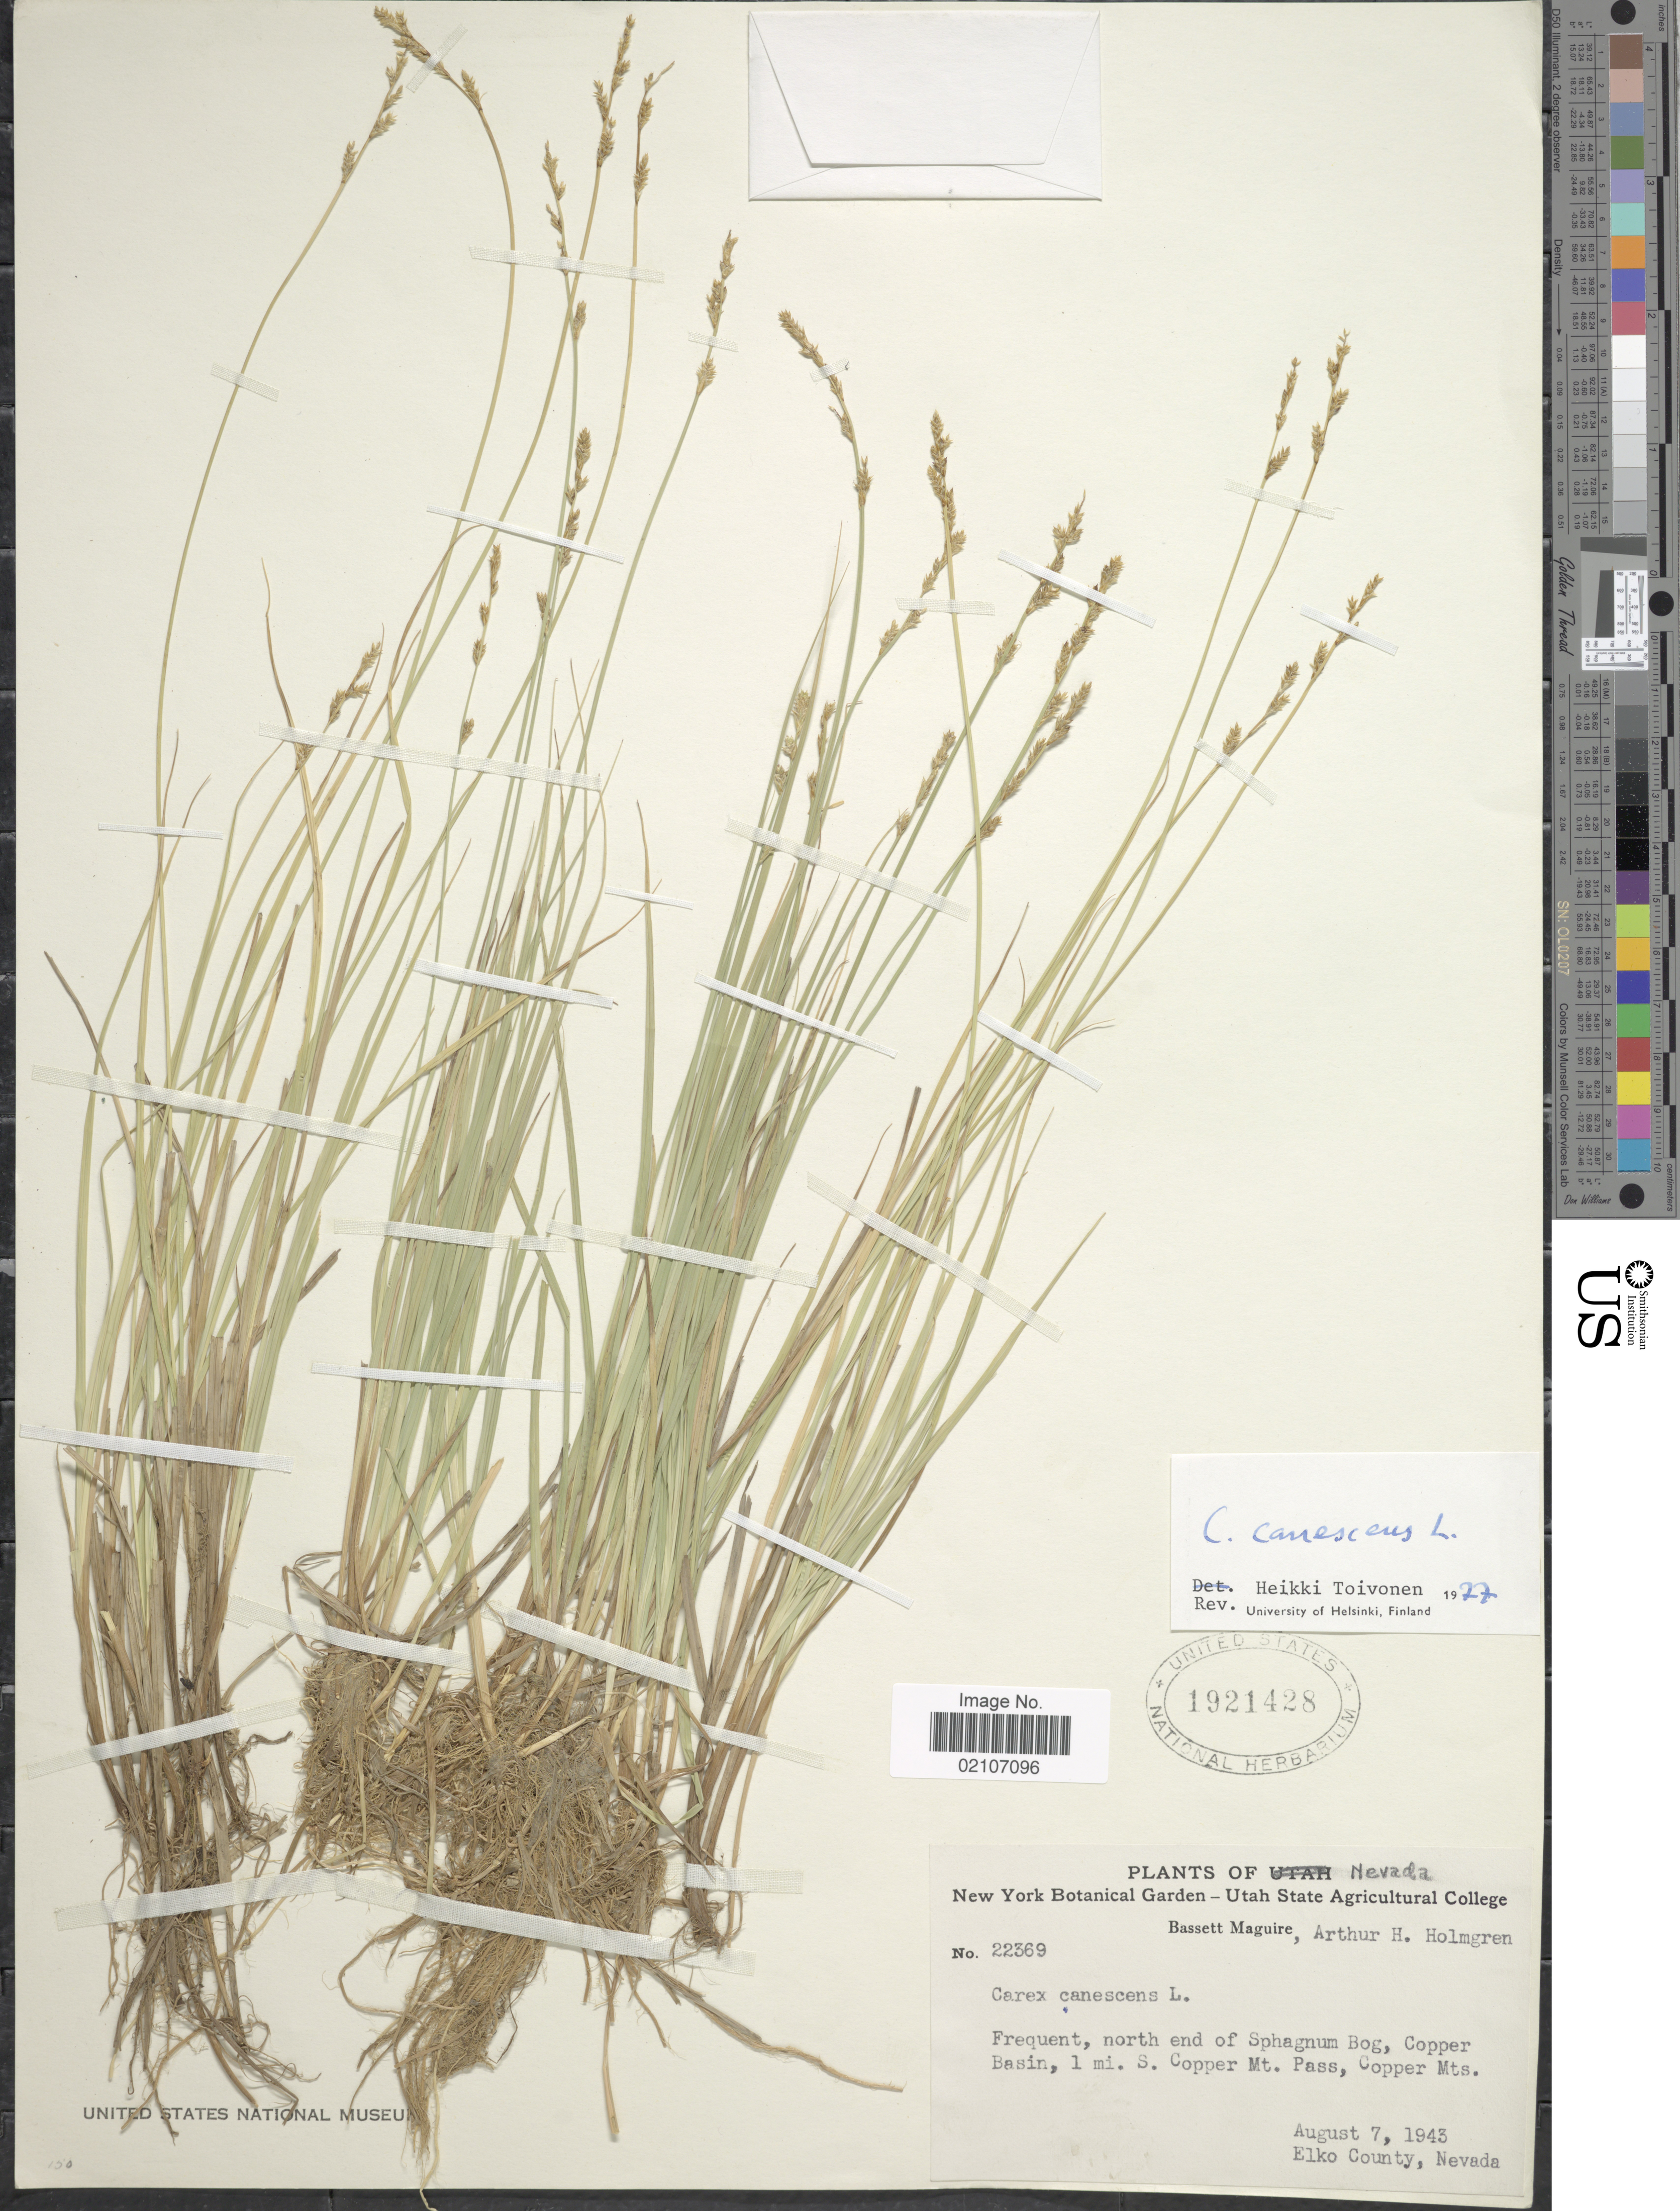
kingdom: Plantae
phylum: Tracheophyta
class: Liliopsida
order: Poales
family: Cyperaceae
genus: Carex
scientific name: Carex canescens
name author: L.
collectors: B. Maguire & A. H. Holmgren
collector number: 22369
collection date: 1943-08-07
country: United States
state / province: Nevada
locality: Frequent, north end of Sphagnum Bog, Copper Basin, 1 mi. S. Copper Mt. Pass, Copper Mts. Elko County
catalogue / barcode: US 1921428